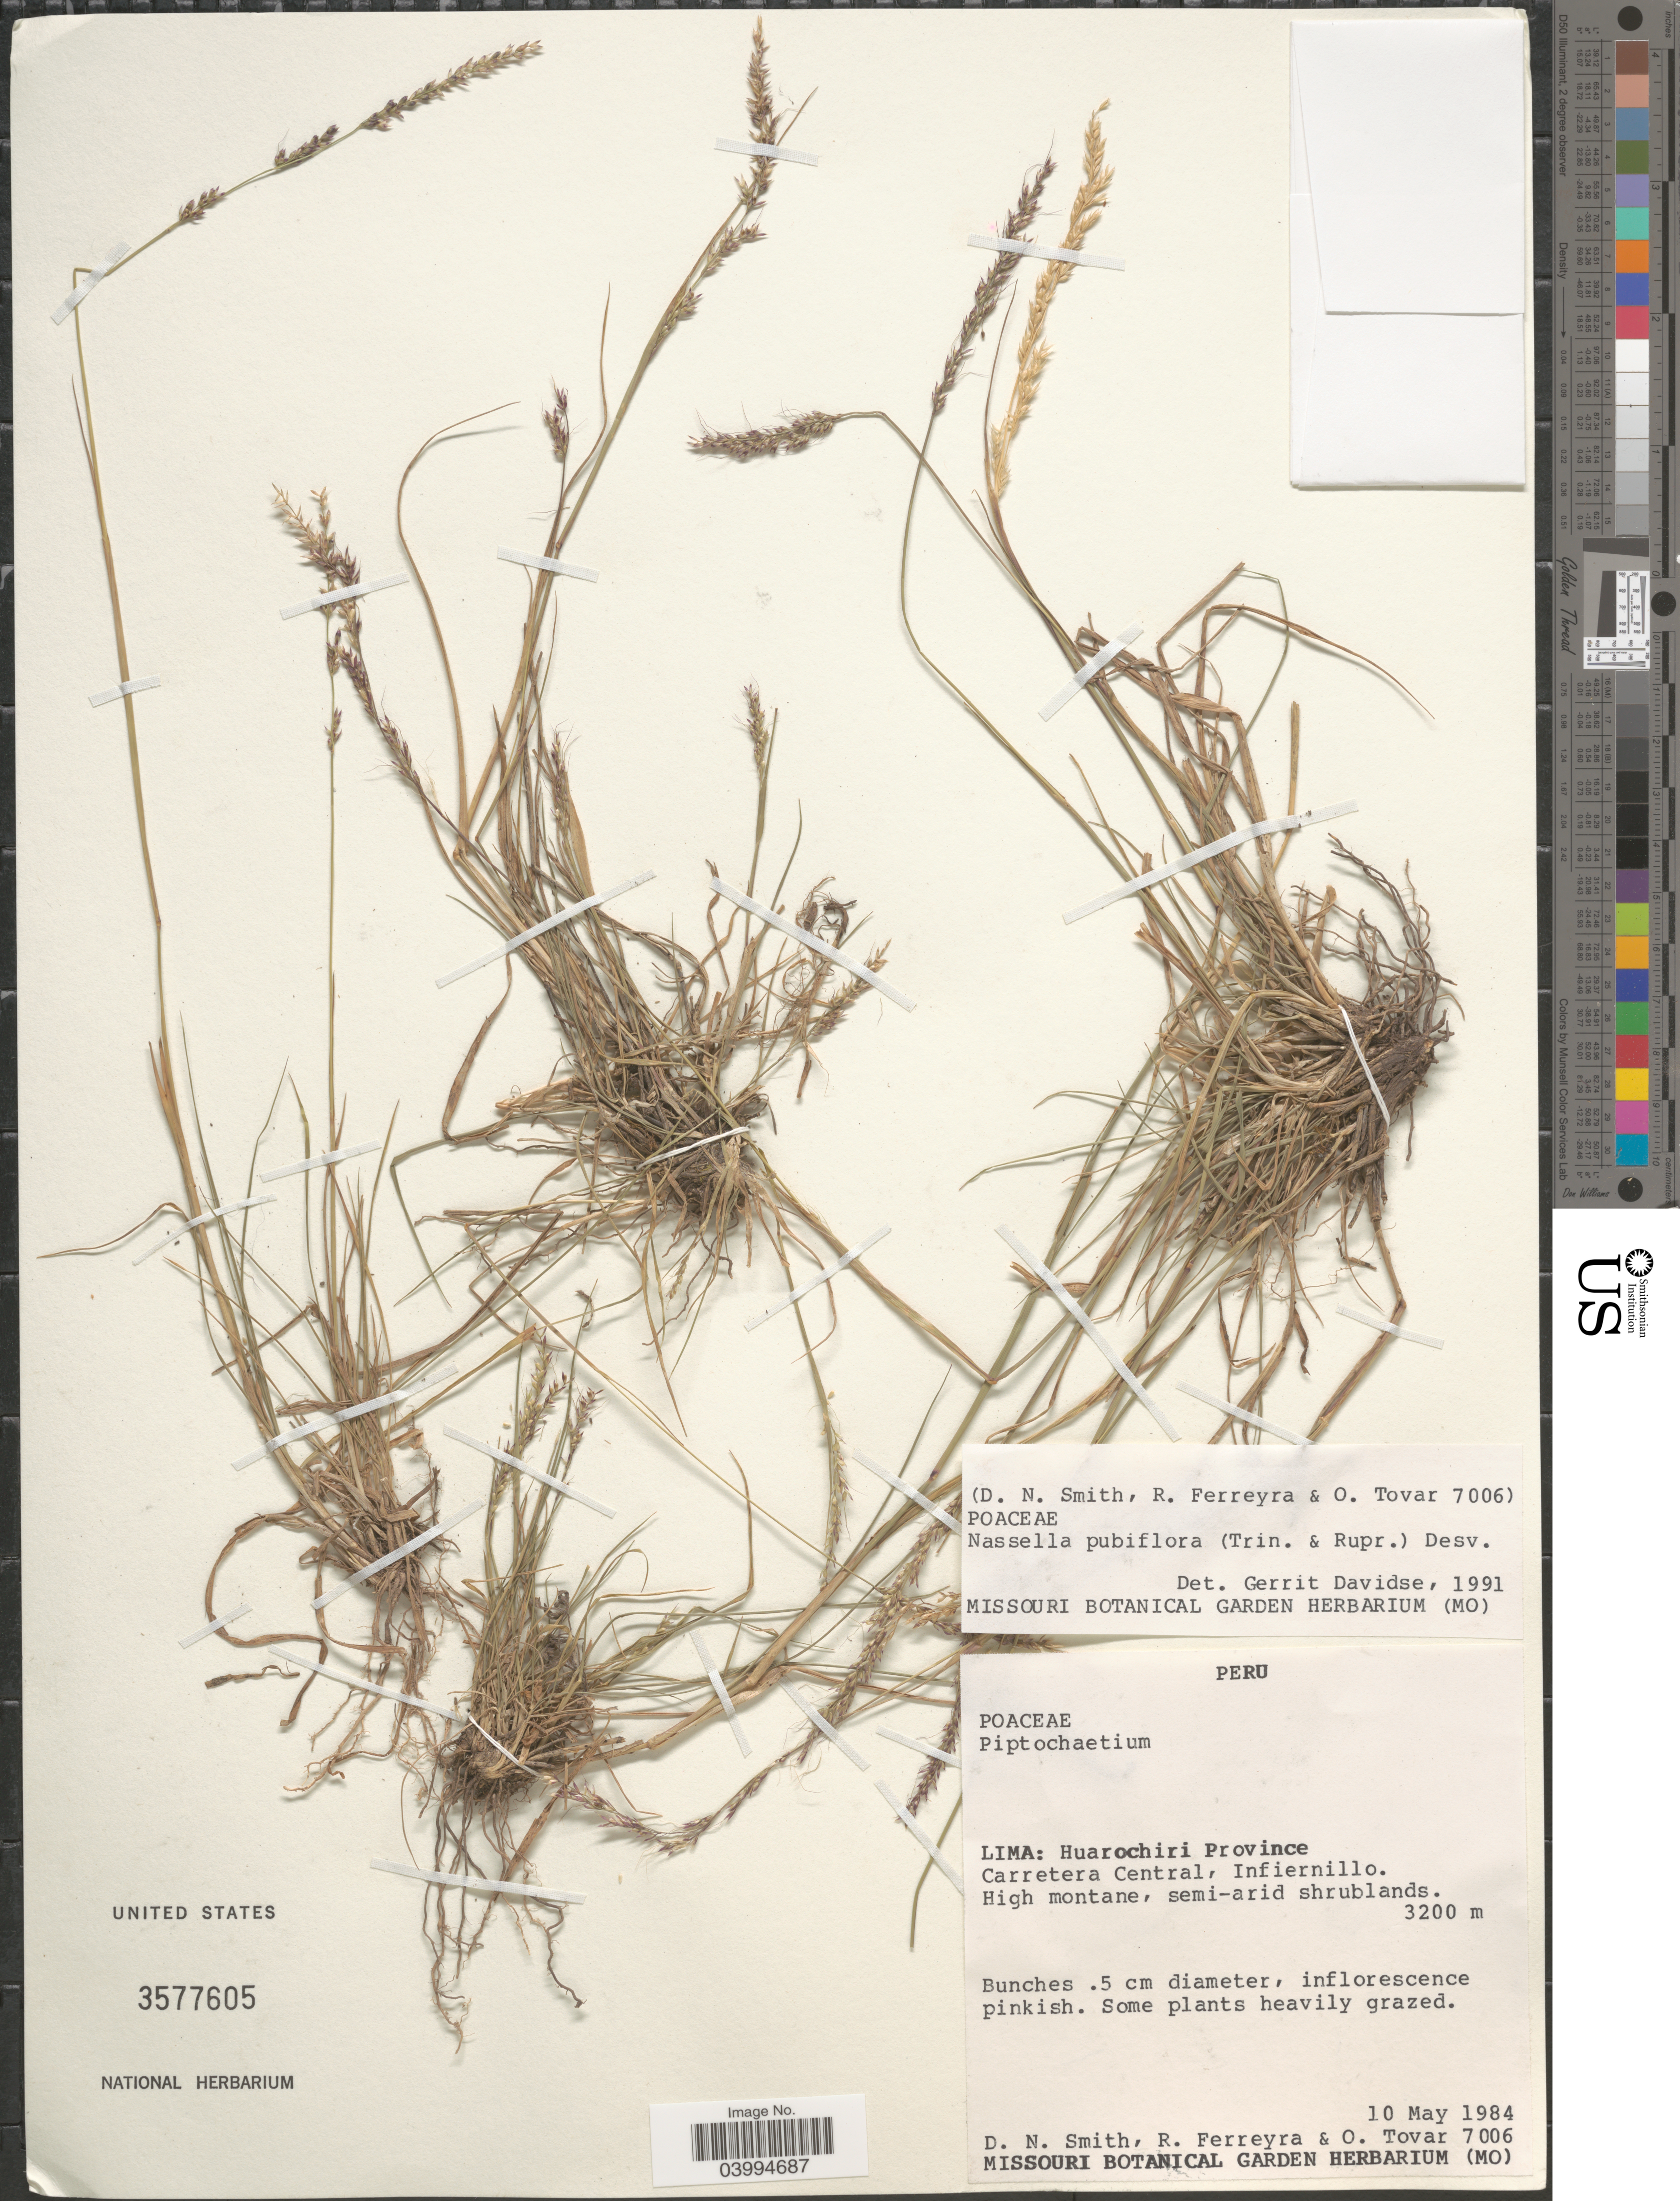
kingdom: Plantae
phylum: Tracheophyta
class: Liliopsida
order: Poales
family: Poaceae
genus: Nassella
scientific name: Nassella pubiflora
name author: (Trin. & Rupr.) É. Desv.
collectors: D. Smith, R. A. Ferreyra & Ó. Tovar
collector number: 7006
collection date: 1984-05-10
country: Peru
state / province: Lima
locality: Huarochiri Province. Carretera Central, Infiernillo.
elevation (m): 3200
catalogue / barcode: US 3577605